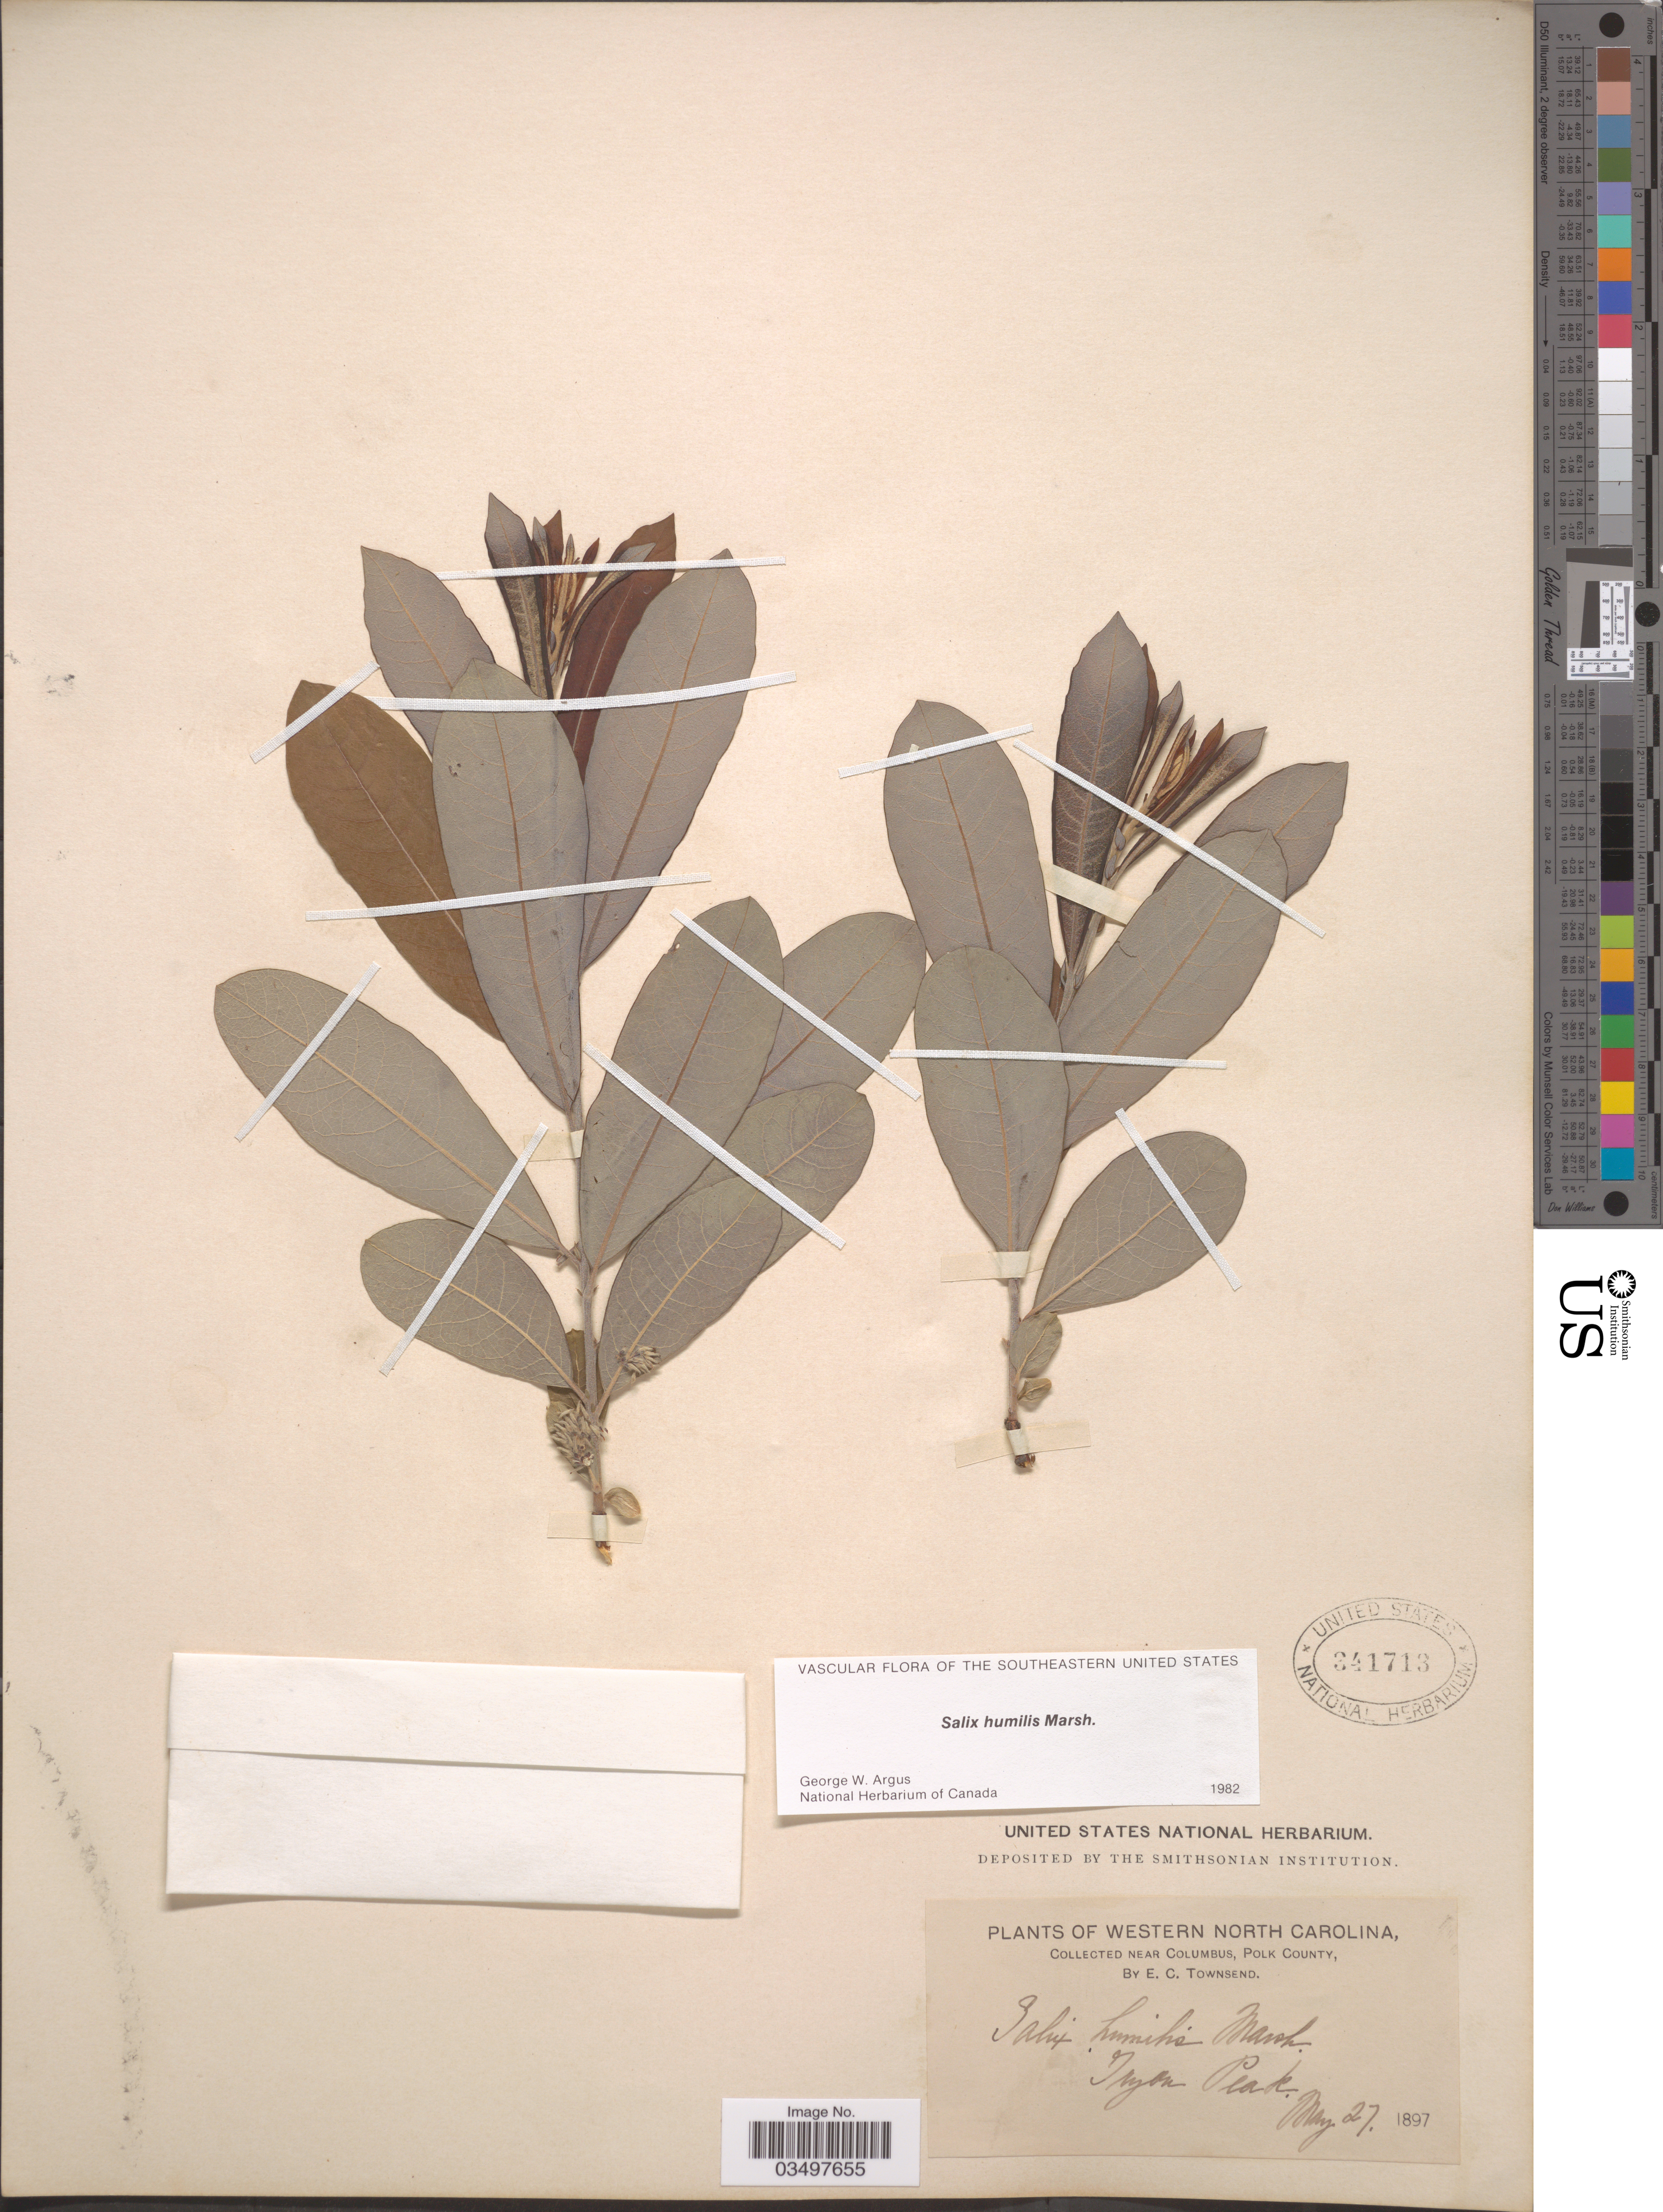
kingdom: Plantae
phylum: Tracheophyta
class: Magnoliopsida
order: Malpighiales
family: Salicaceae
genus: Salix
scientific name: Salix humilis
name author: Marshall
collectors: E. C. Townsend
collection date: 1897-05-27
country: United States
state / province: North Carolina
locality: Western North Carolina, near Columbus, Polk County. Tryon Peak.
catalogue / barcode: US 341713